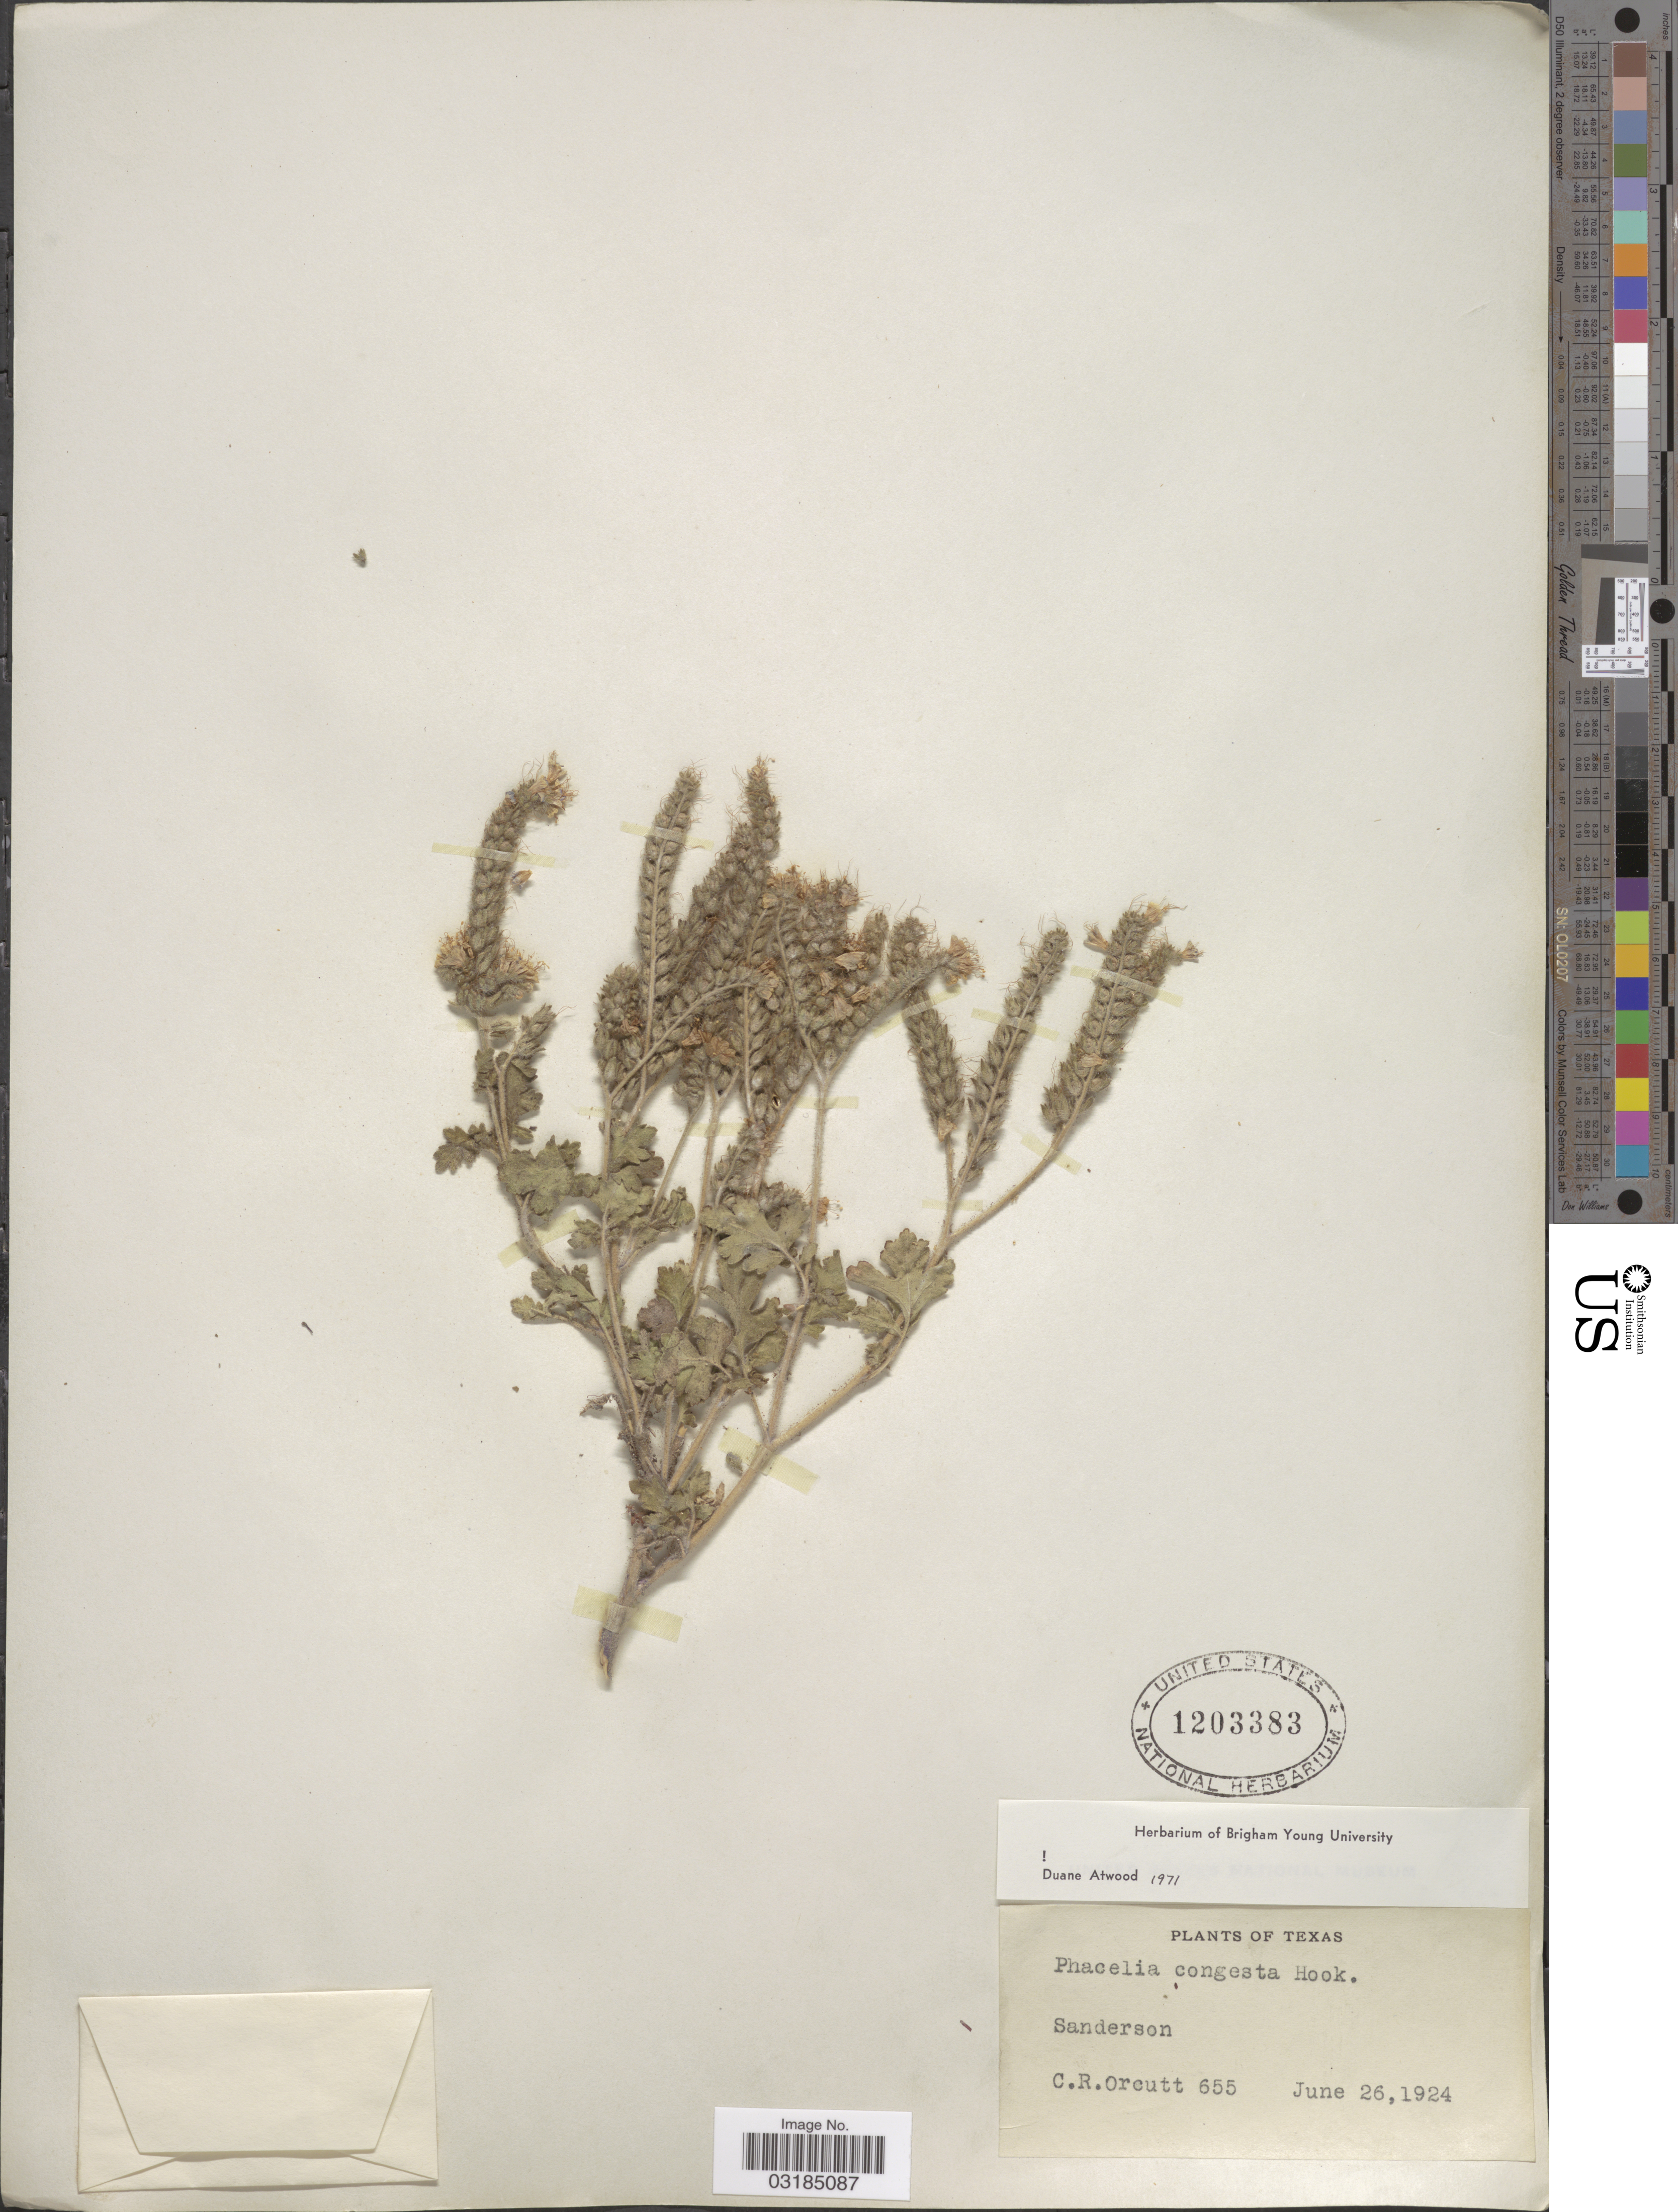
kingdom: Plantae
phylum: Tracheophyta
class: Magnoliopsida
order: Boraginales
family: Hydrophyllaceae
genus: Phacelia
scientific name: Phacelia congesta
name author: Hook.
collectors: C. R. Orcutt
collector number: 655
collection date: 1924-06-26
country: United States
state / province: Texas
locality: Sanderson.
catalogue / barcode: US 1203383